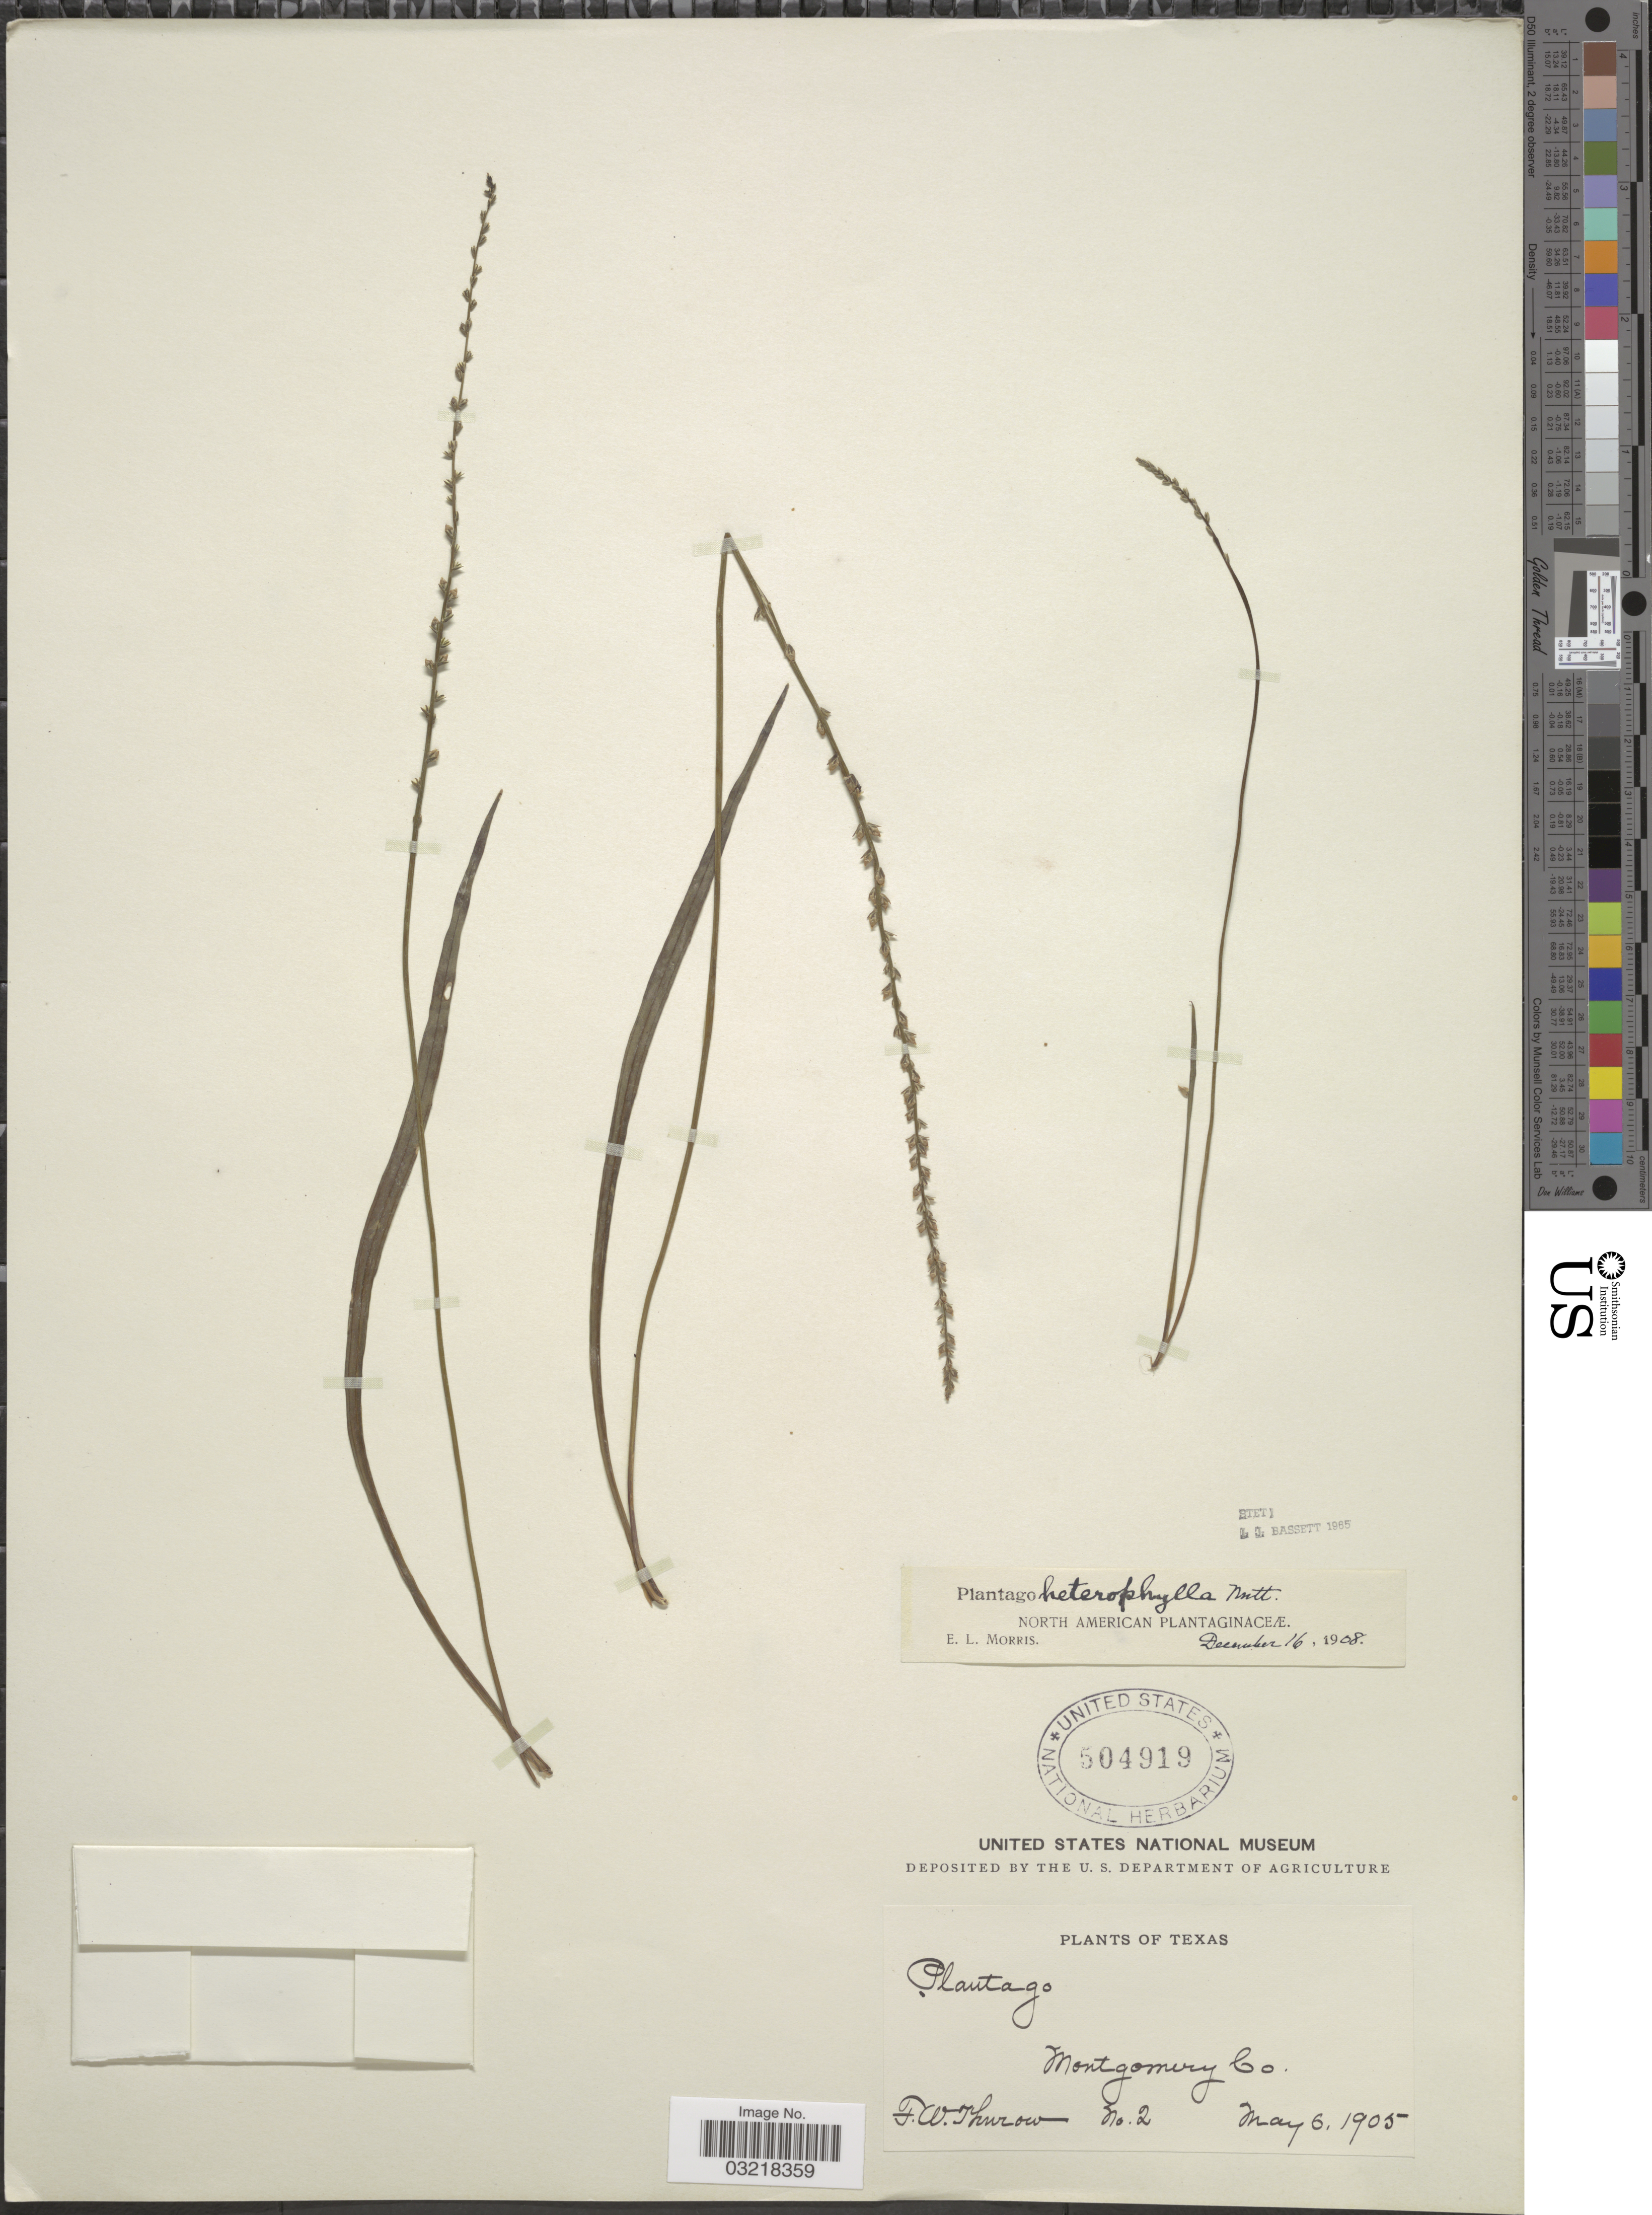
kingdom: Plantae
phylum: Tracheophyta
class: Magnoliopsida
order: Lamiales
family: Plantaginaceae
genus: Plantago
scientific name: Plantago heterophylla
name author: Nutt.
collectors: F. W. Thurow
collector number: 2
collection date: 1905-05-06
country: United States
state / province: Texas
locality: Montgomery Co.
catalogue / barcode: US 504919